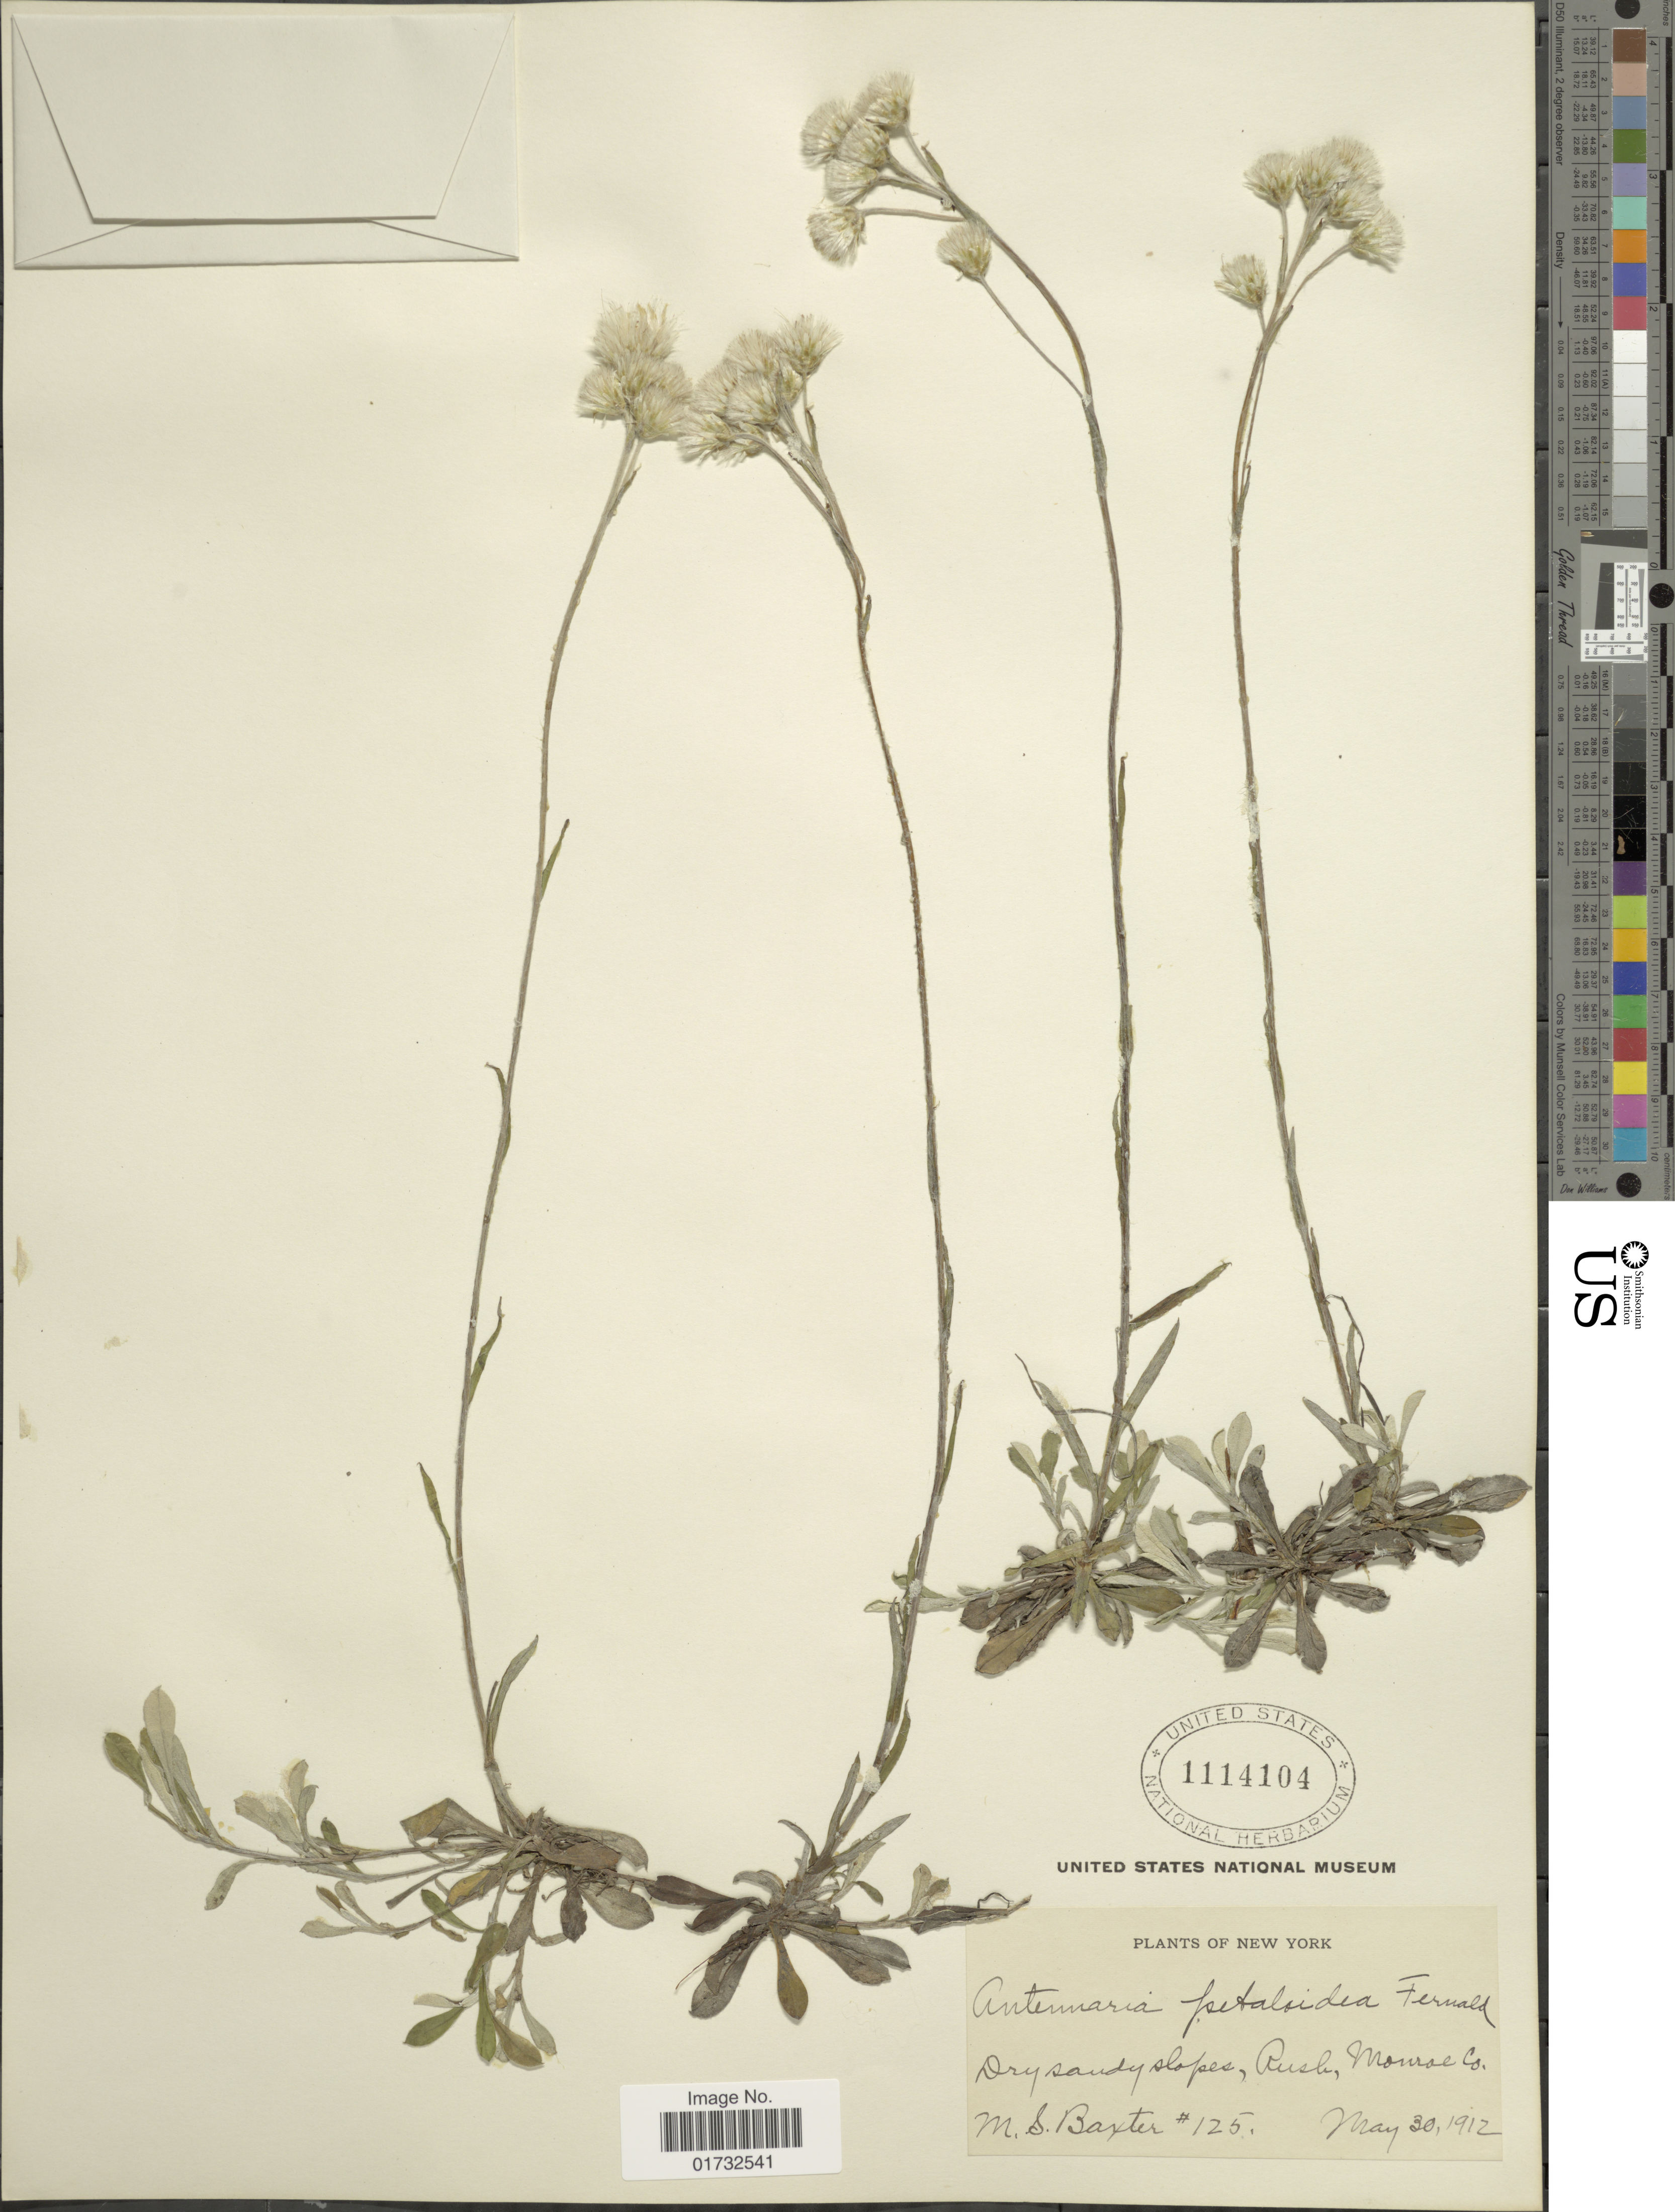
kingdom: Plantae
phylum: Tracheophyta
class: Magnoliopsida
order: Asterales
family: Asteraceae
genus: Antennaria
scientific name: Antennaria petaloidea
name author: (Fernald) Fernald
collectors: M. Baxter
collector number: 125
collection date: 1912-05-30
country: United States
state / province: New York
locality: Rush, Monroe Co.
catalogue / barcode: US 1114104